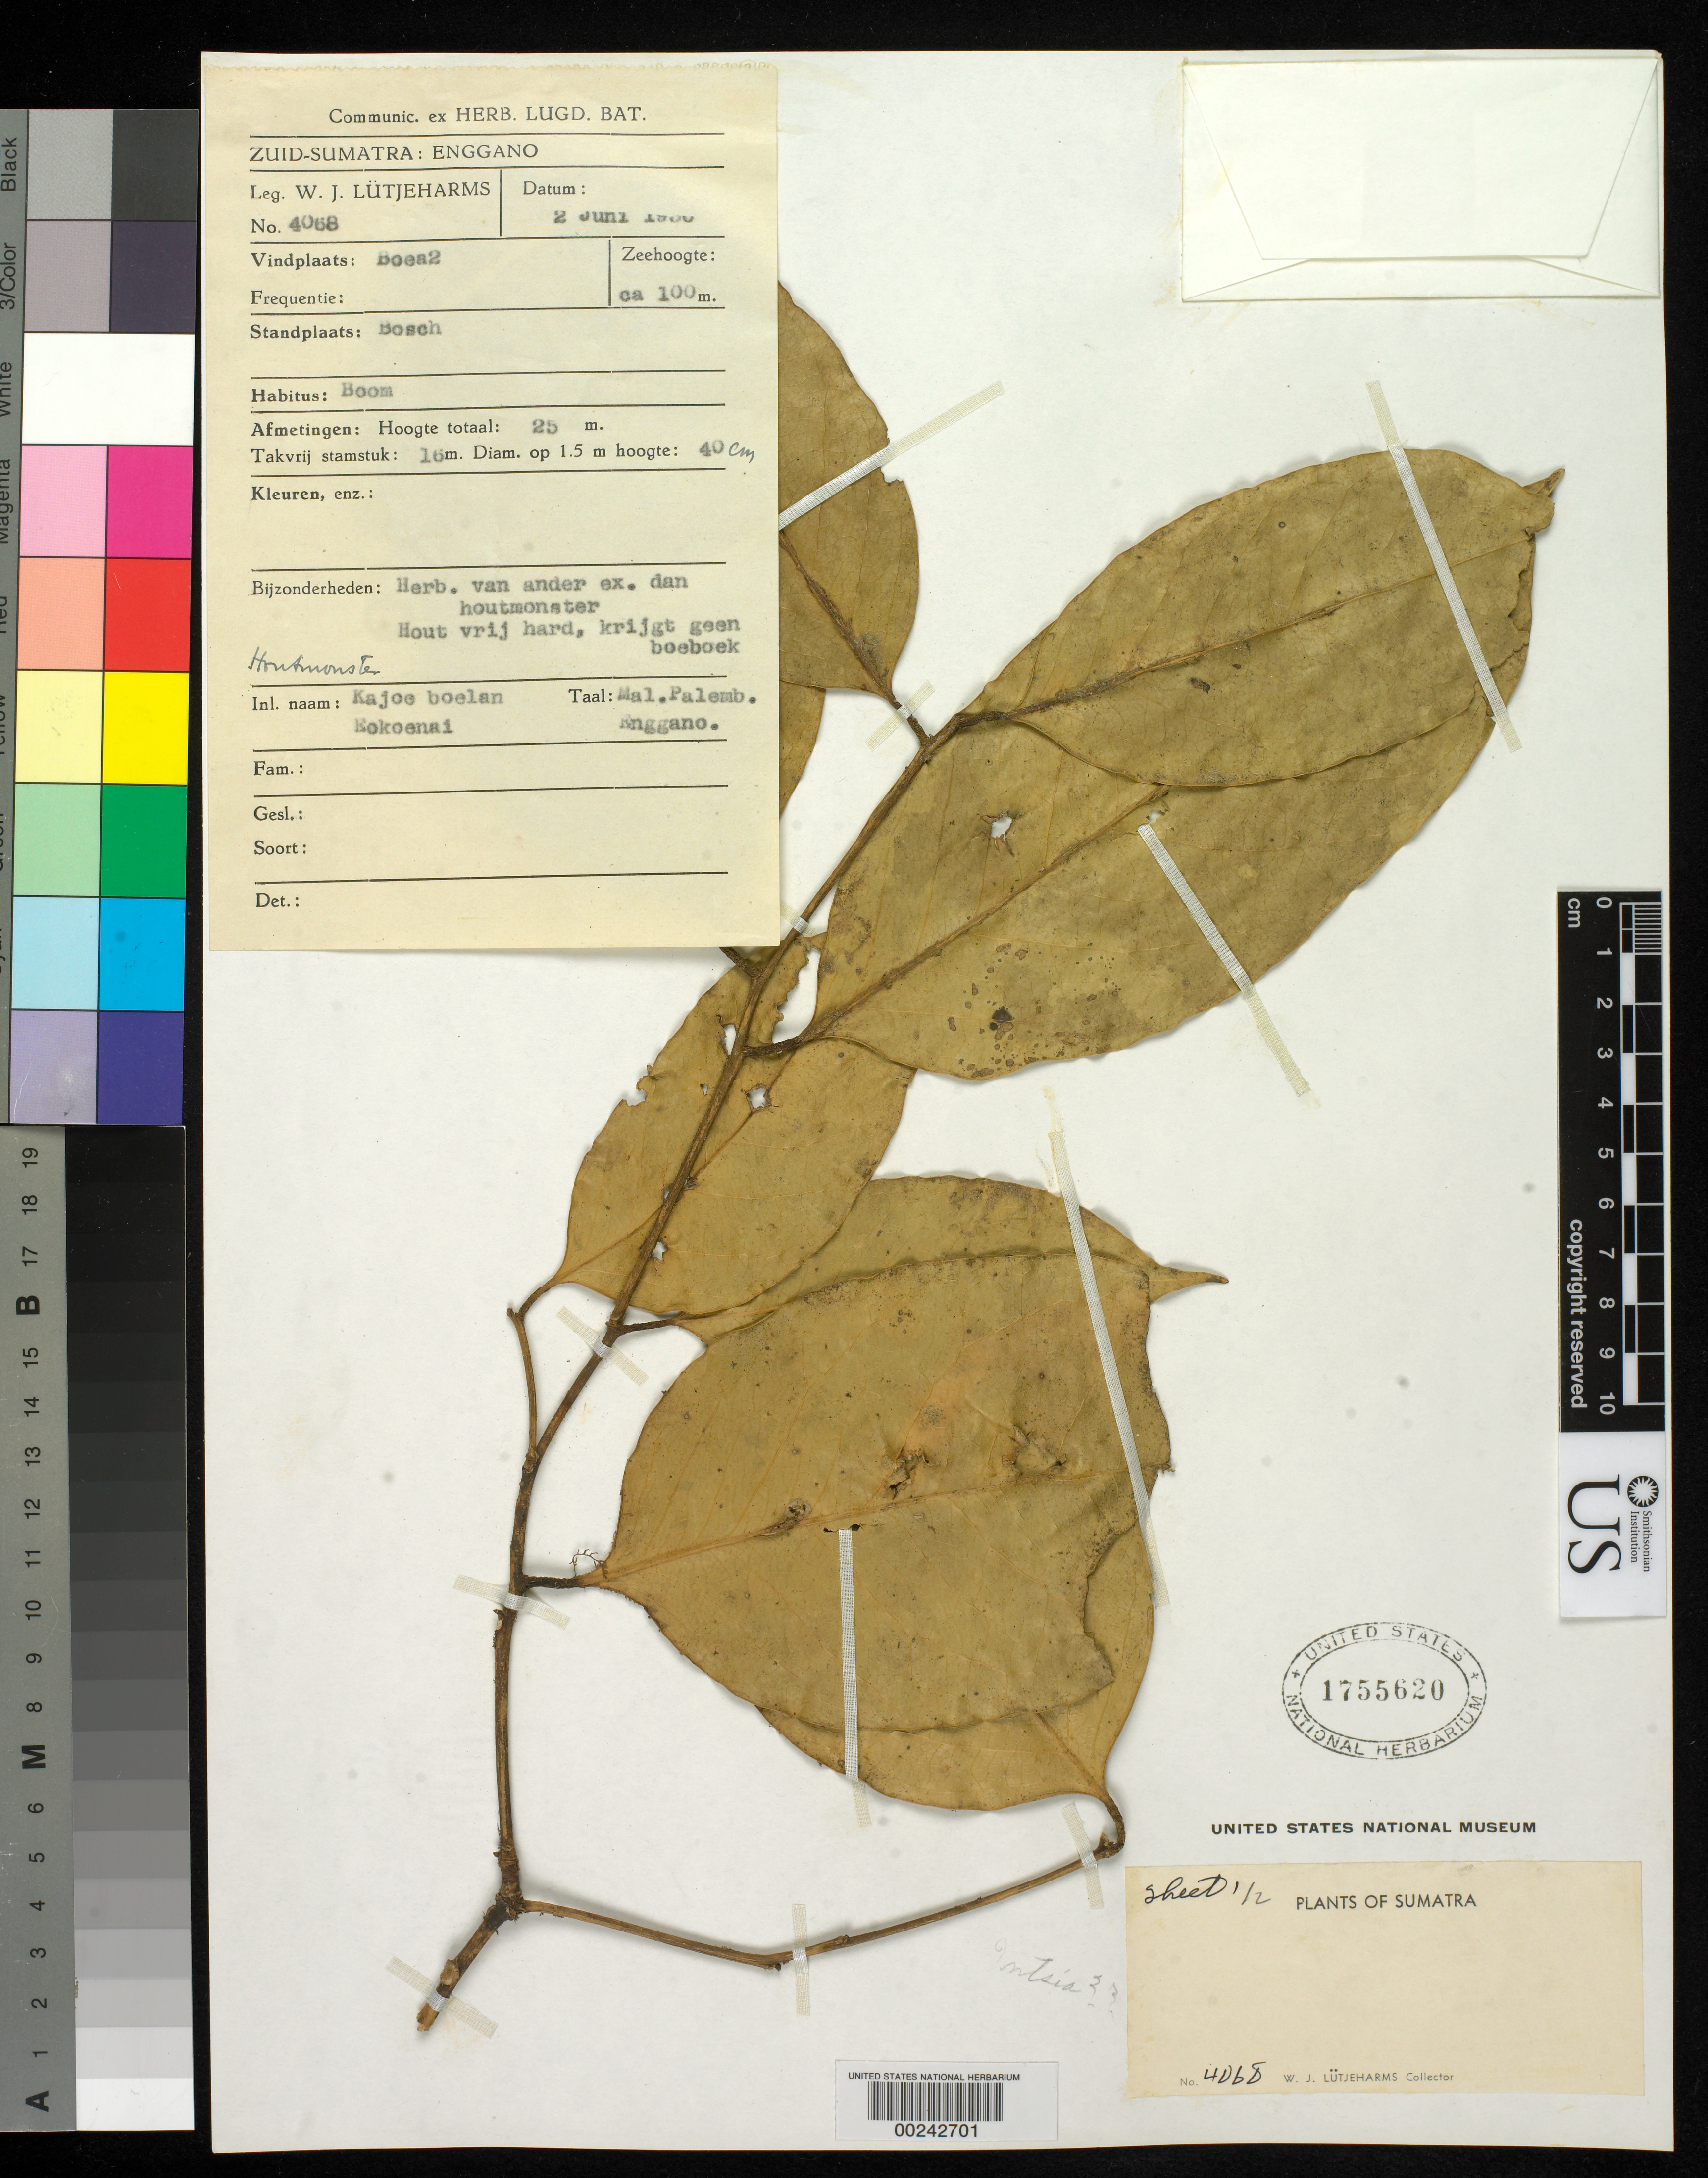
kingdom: Plantae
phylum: Tracheophyta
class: Magnoliopsida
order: Fabales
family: Fabaceae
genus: Intsia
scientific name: Intsia sp.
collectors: W. Lutjeharms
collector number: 4068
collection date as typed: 02 Jun 19--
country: Indonesia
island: Sumatra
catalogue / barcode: US 1755620